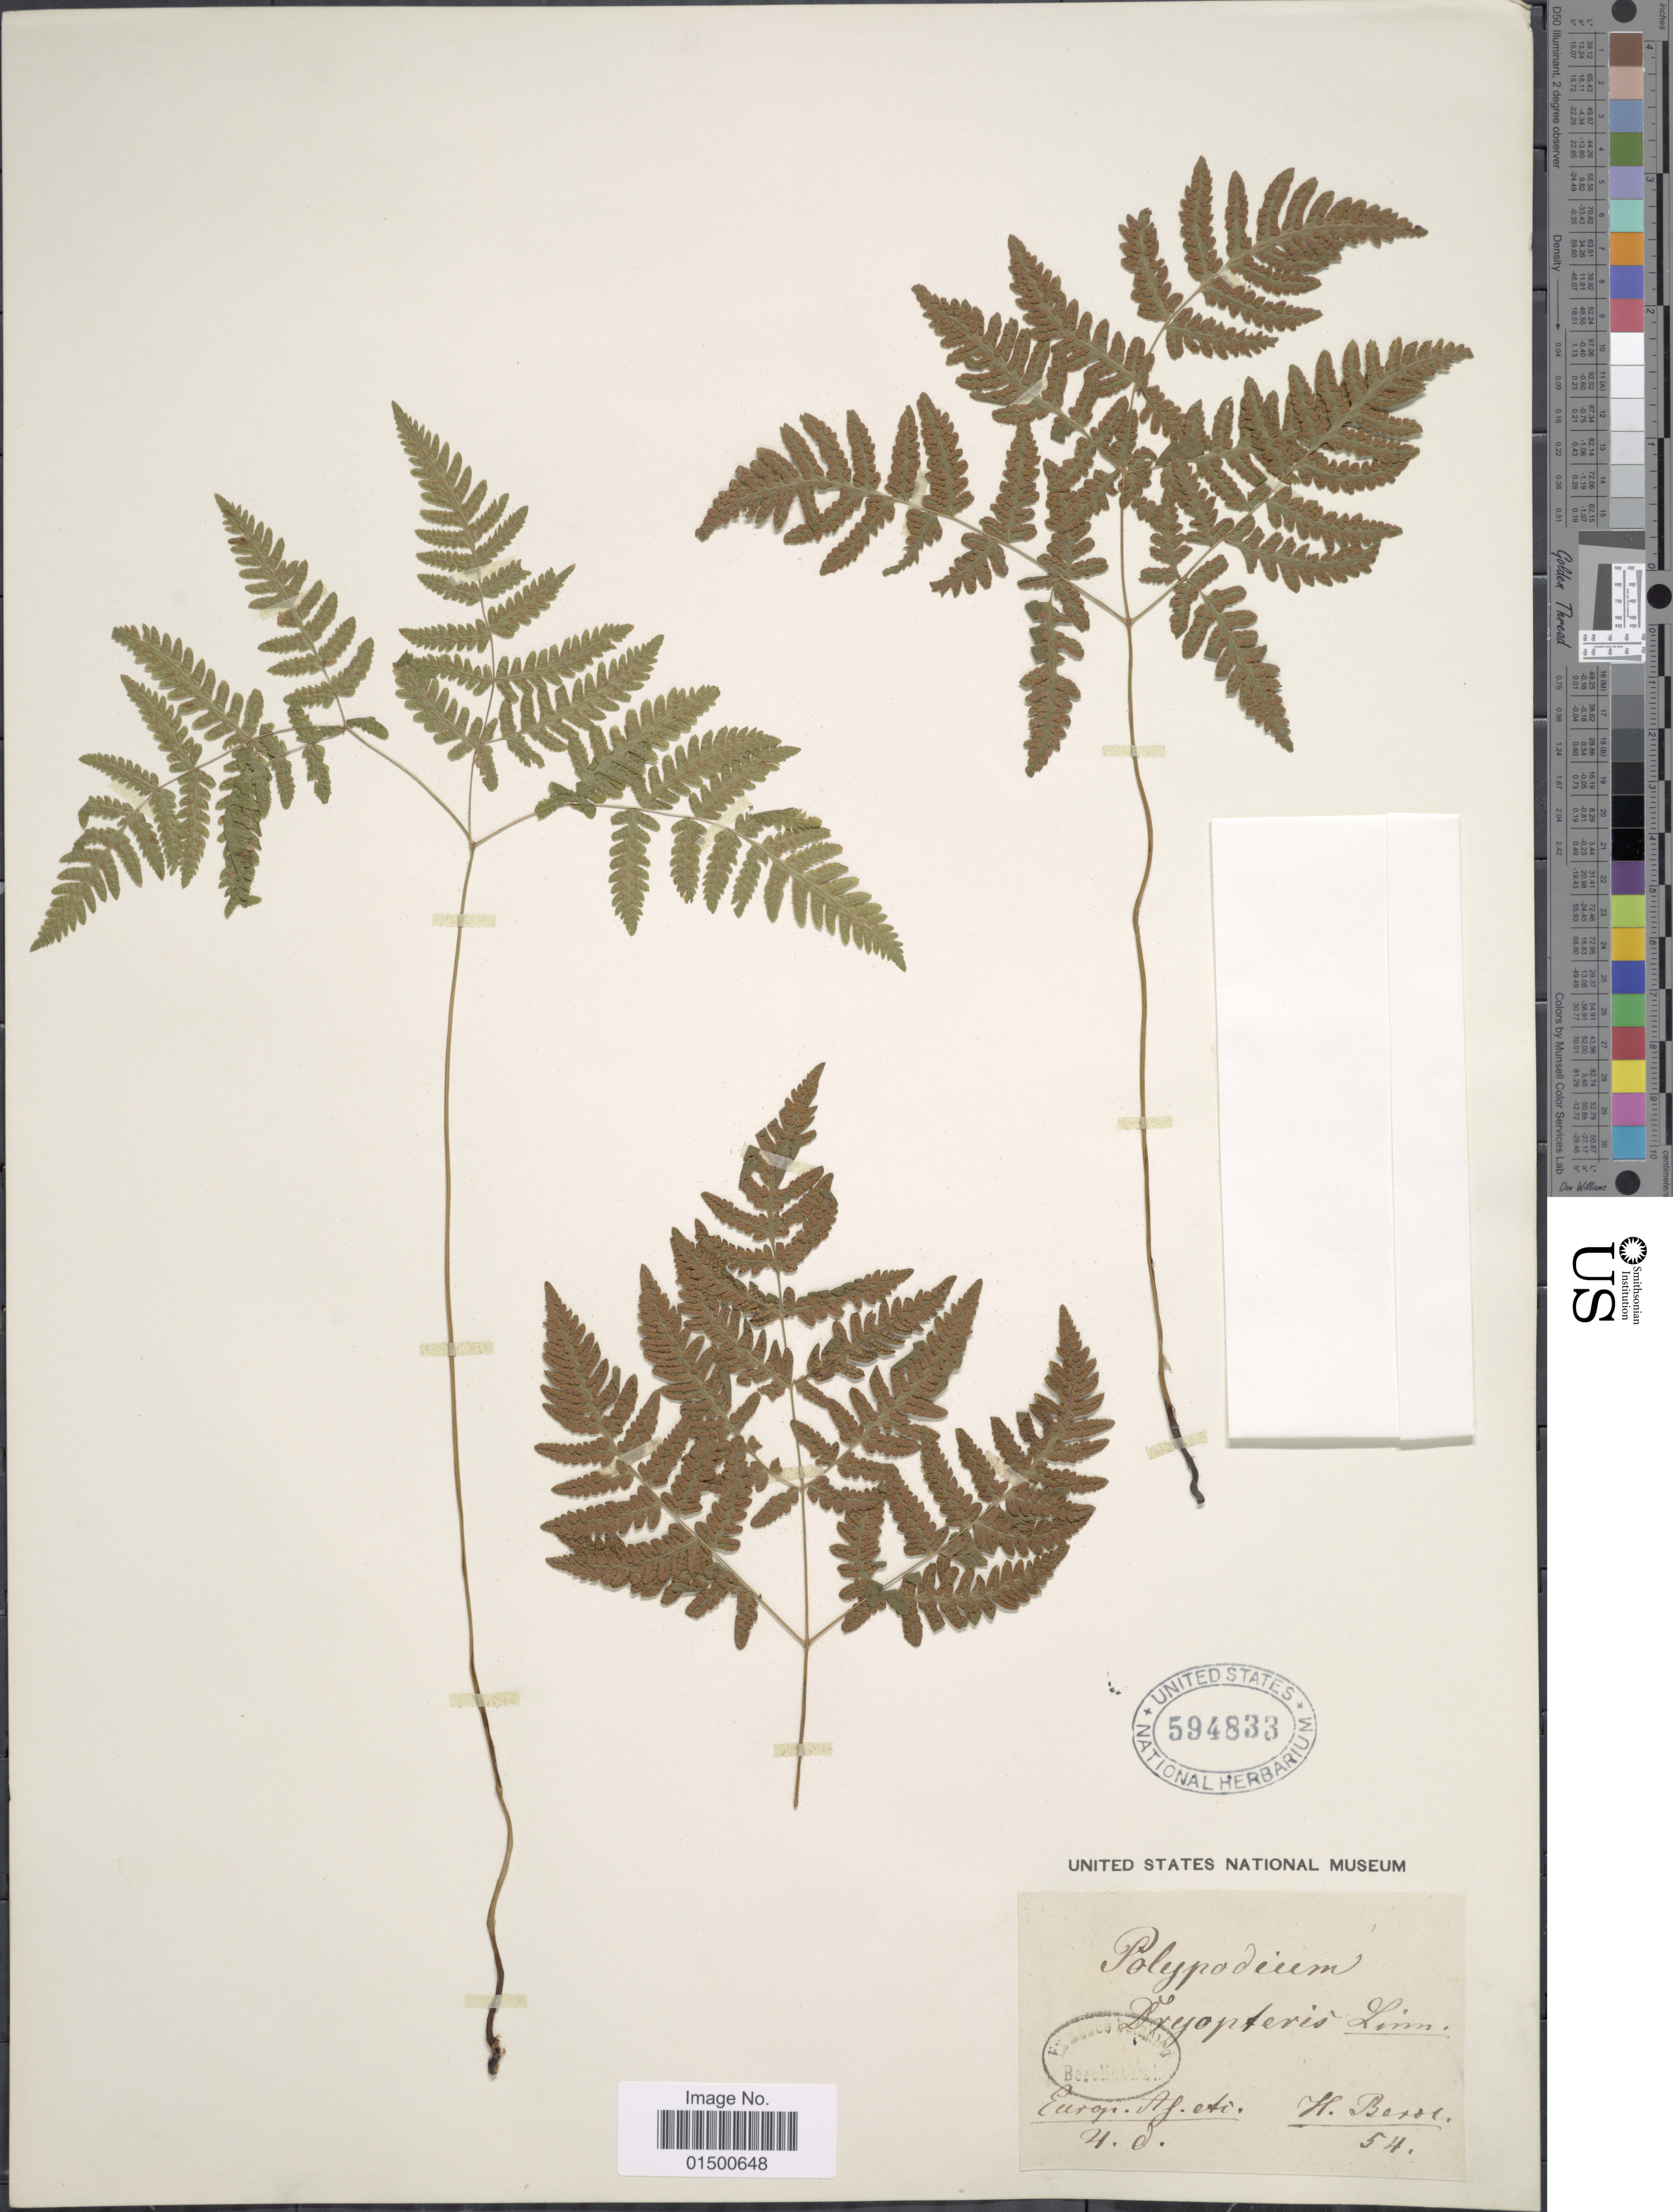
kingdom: Plantae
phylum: Tracheophyta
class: Polypodiopsida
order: Polypodiales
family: Cystopteridaceae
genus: Gymnocarpium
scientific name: Gymnocarpium disjunctum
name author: (Rupr.) Ching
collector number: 54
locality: H. Berol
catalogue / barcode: US 594833